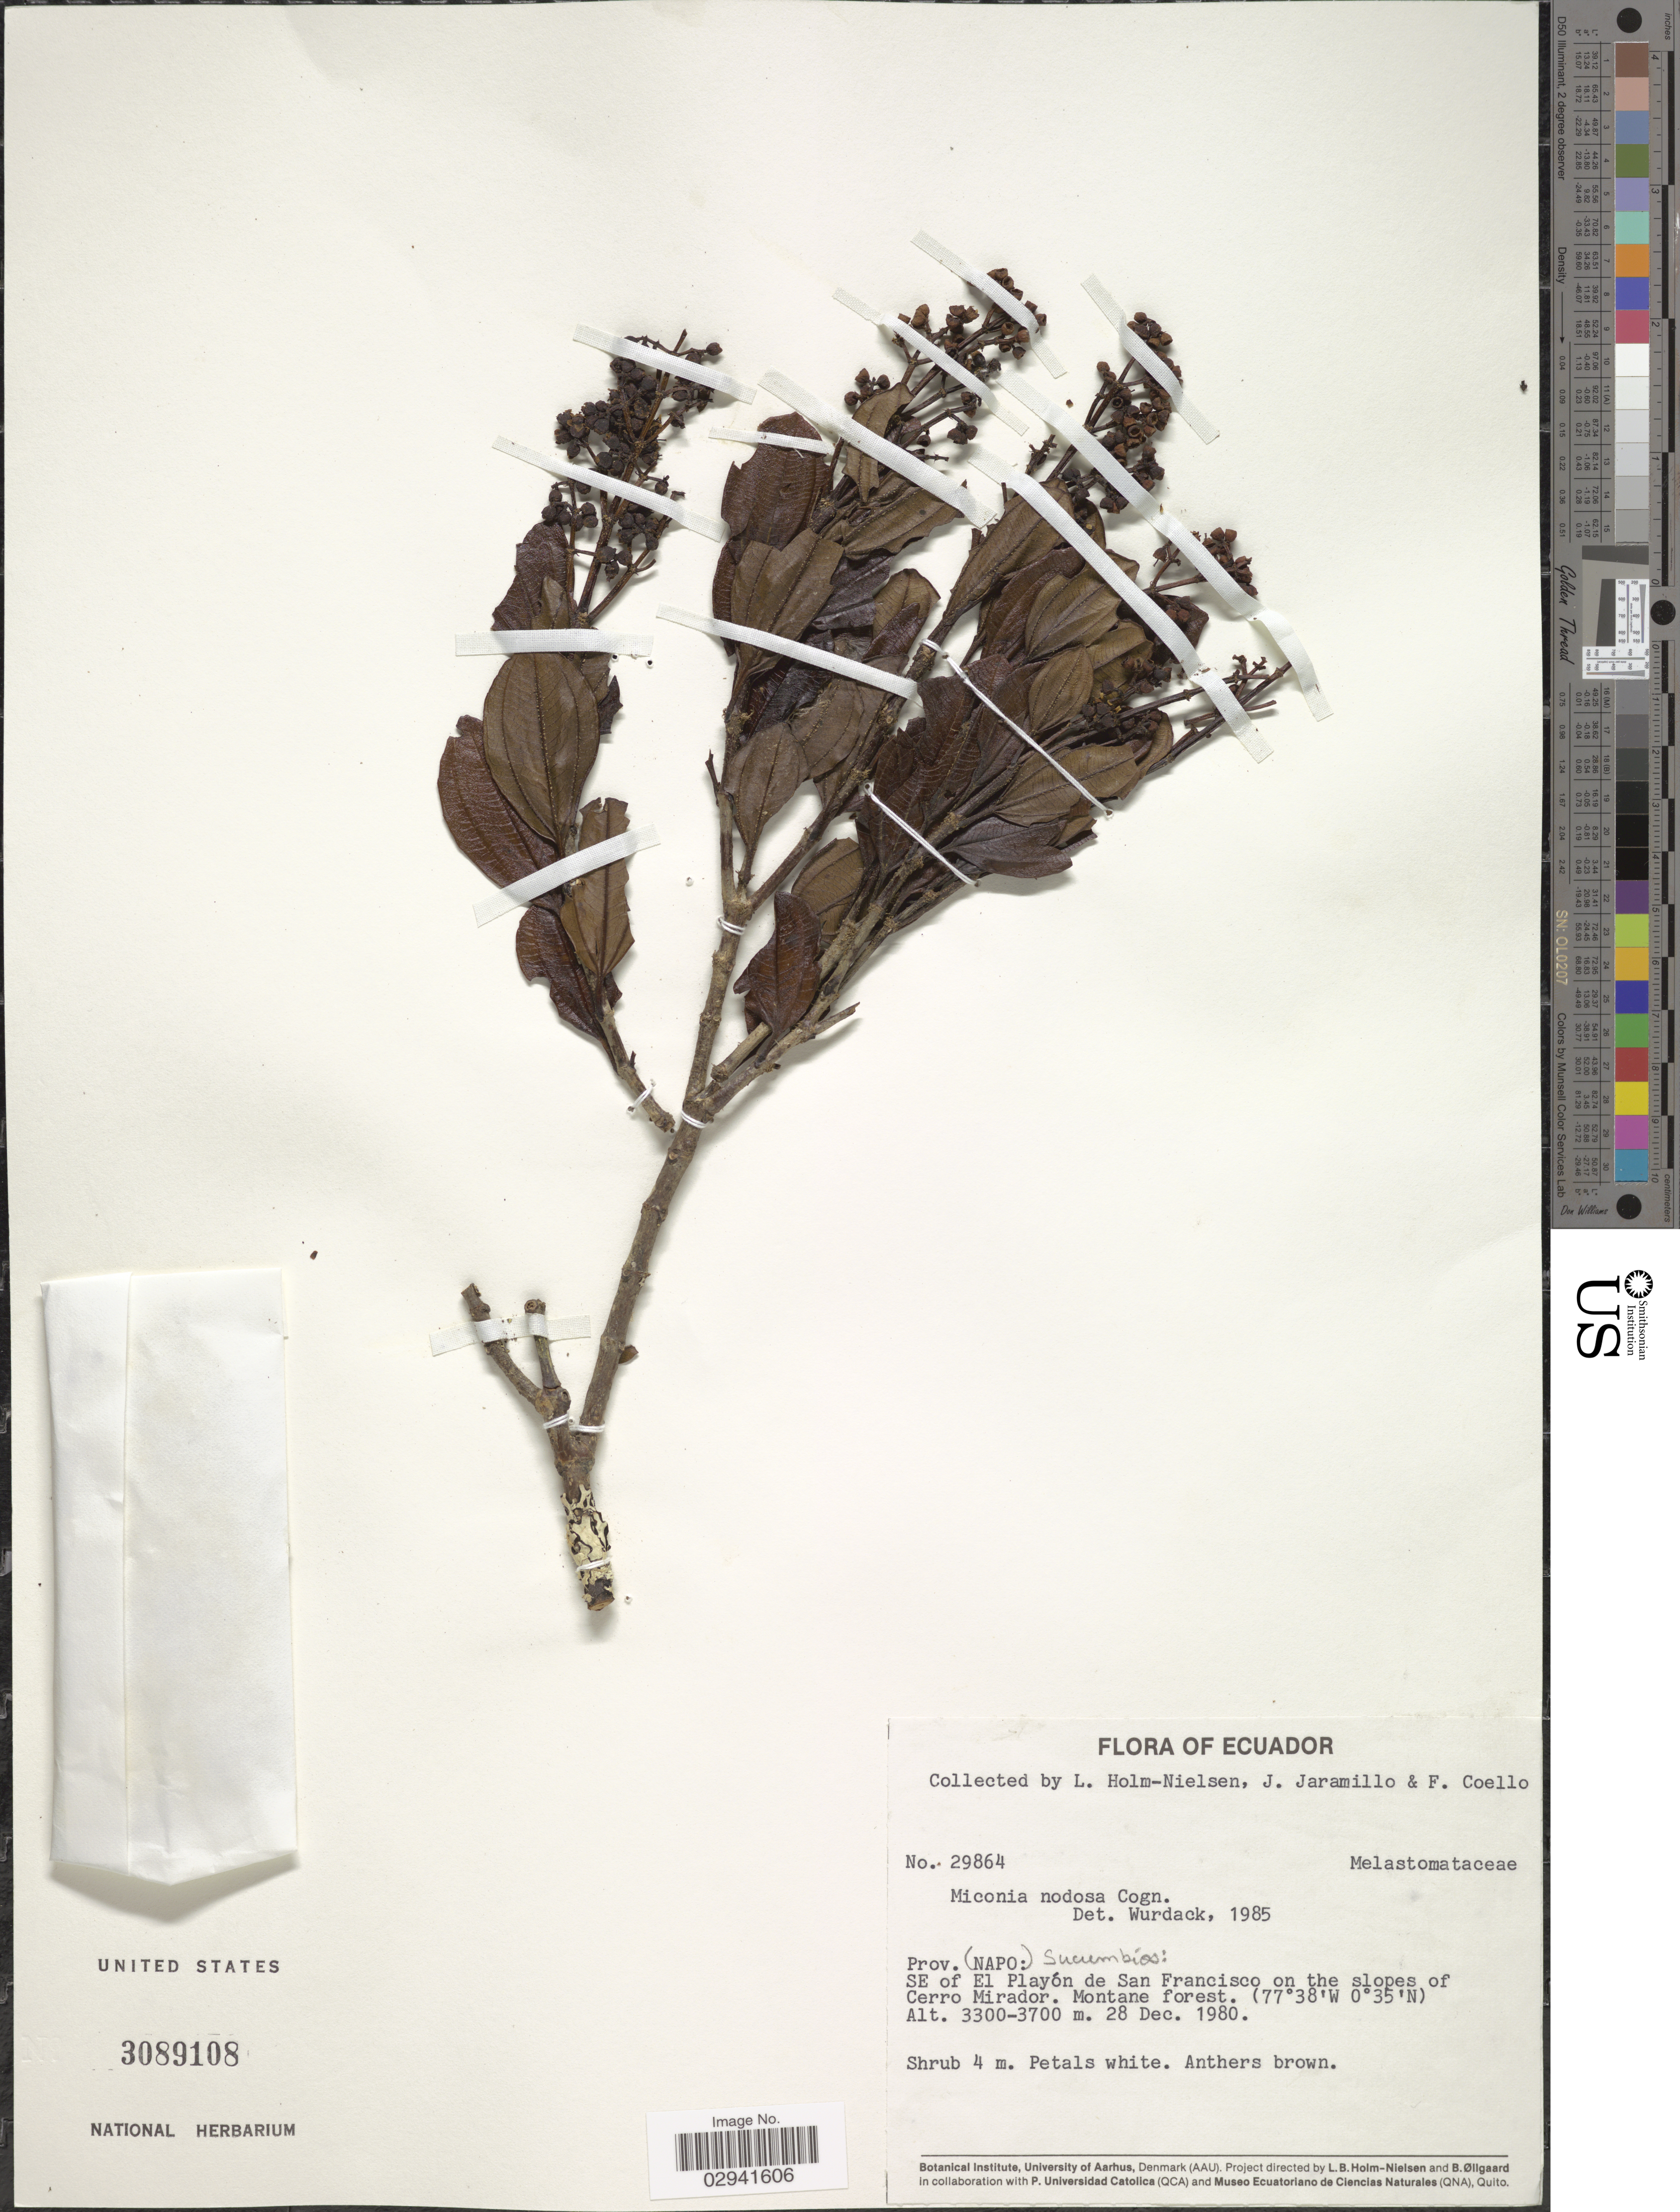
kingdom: Plantae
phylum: Tracheophyta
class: Magnoliopsida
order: Myrtales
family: Melastomataceae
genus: Miconia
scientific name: Miconia nodosa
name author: Cogn.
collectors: L. Holm-Nielsen, J. Jaramillo & F. Coello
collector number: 29864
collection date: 1980-12-28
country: Ecuador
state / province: Sucumbíos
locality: Prov. (Napo:) Sucumbíos: SE of El Playón de San Francisco on the slopes of Cerro Mirador. Montane forest.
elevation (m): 3300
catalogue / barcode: US 3089108